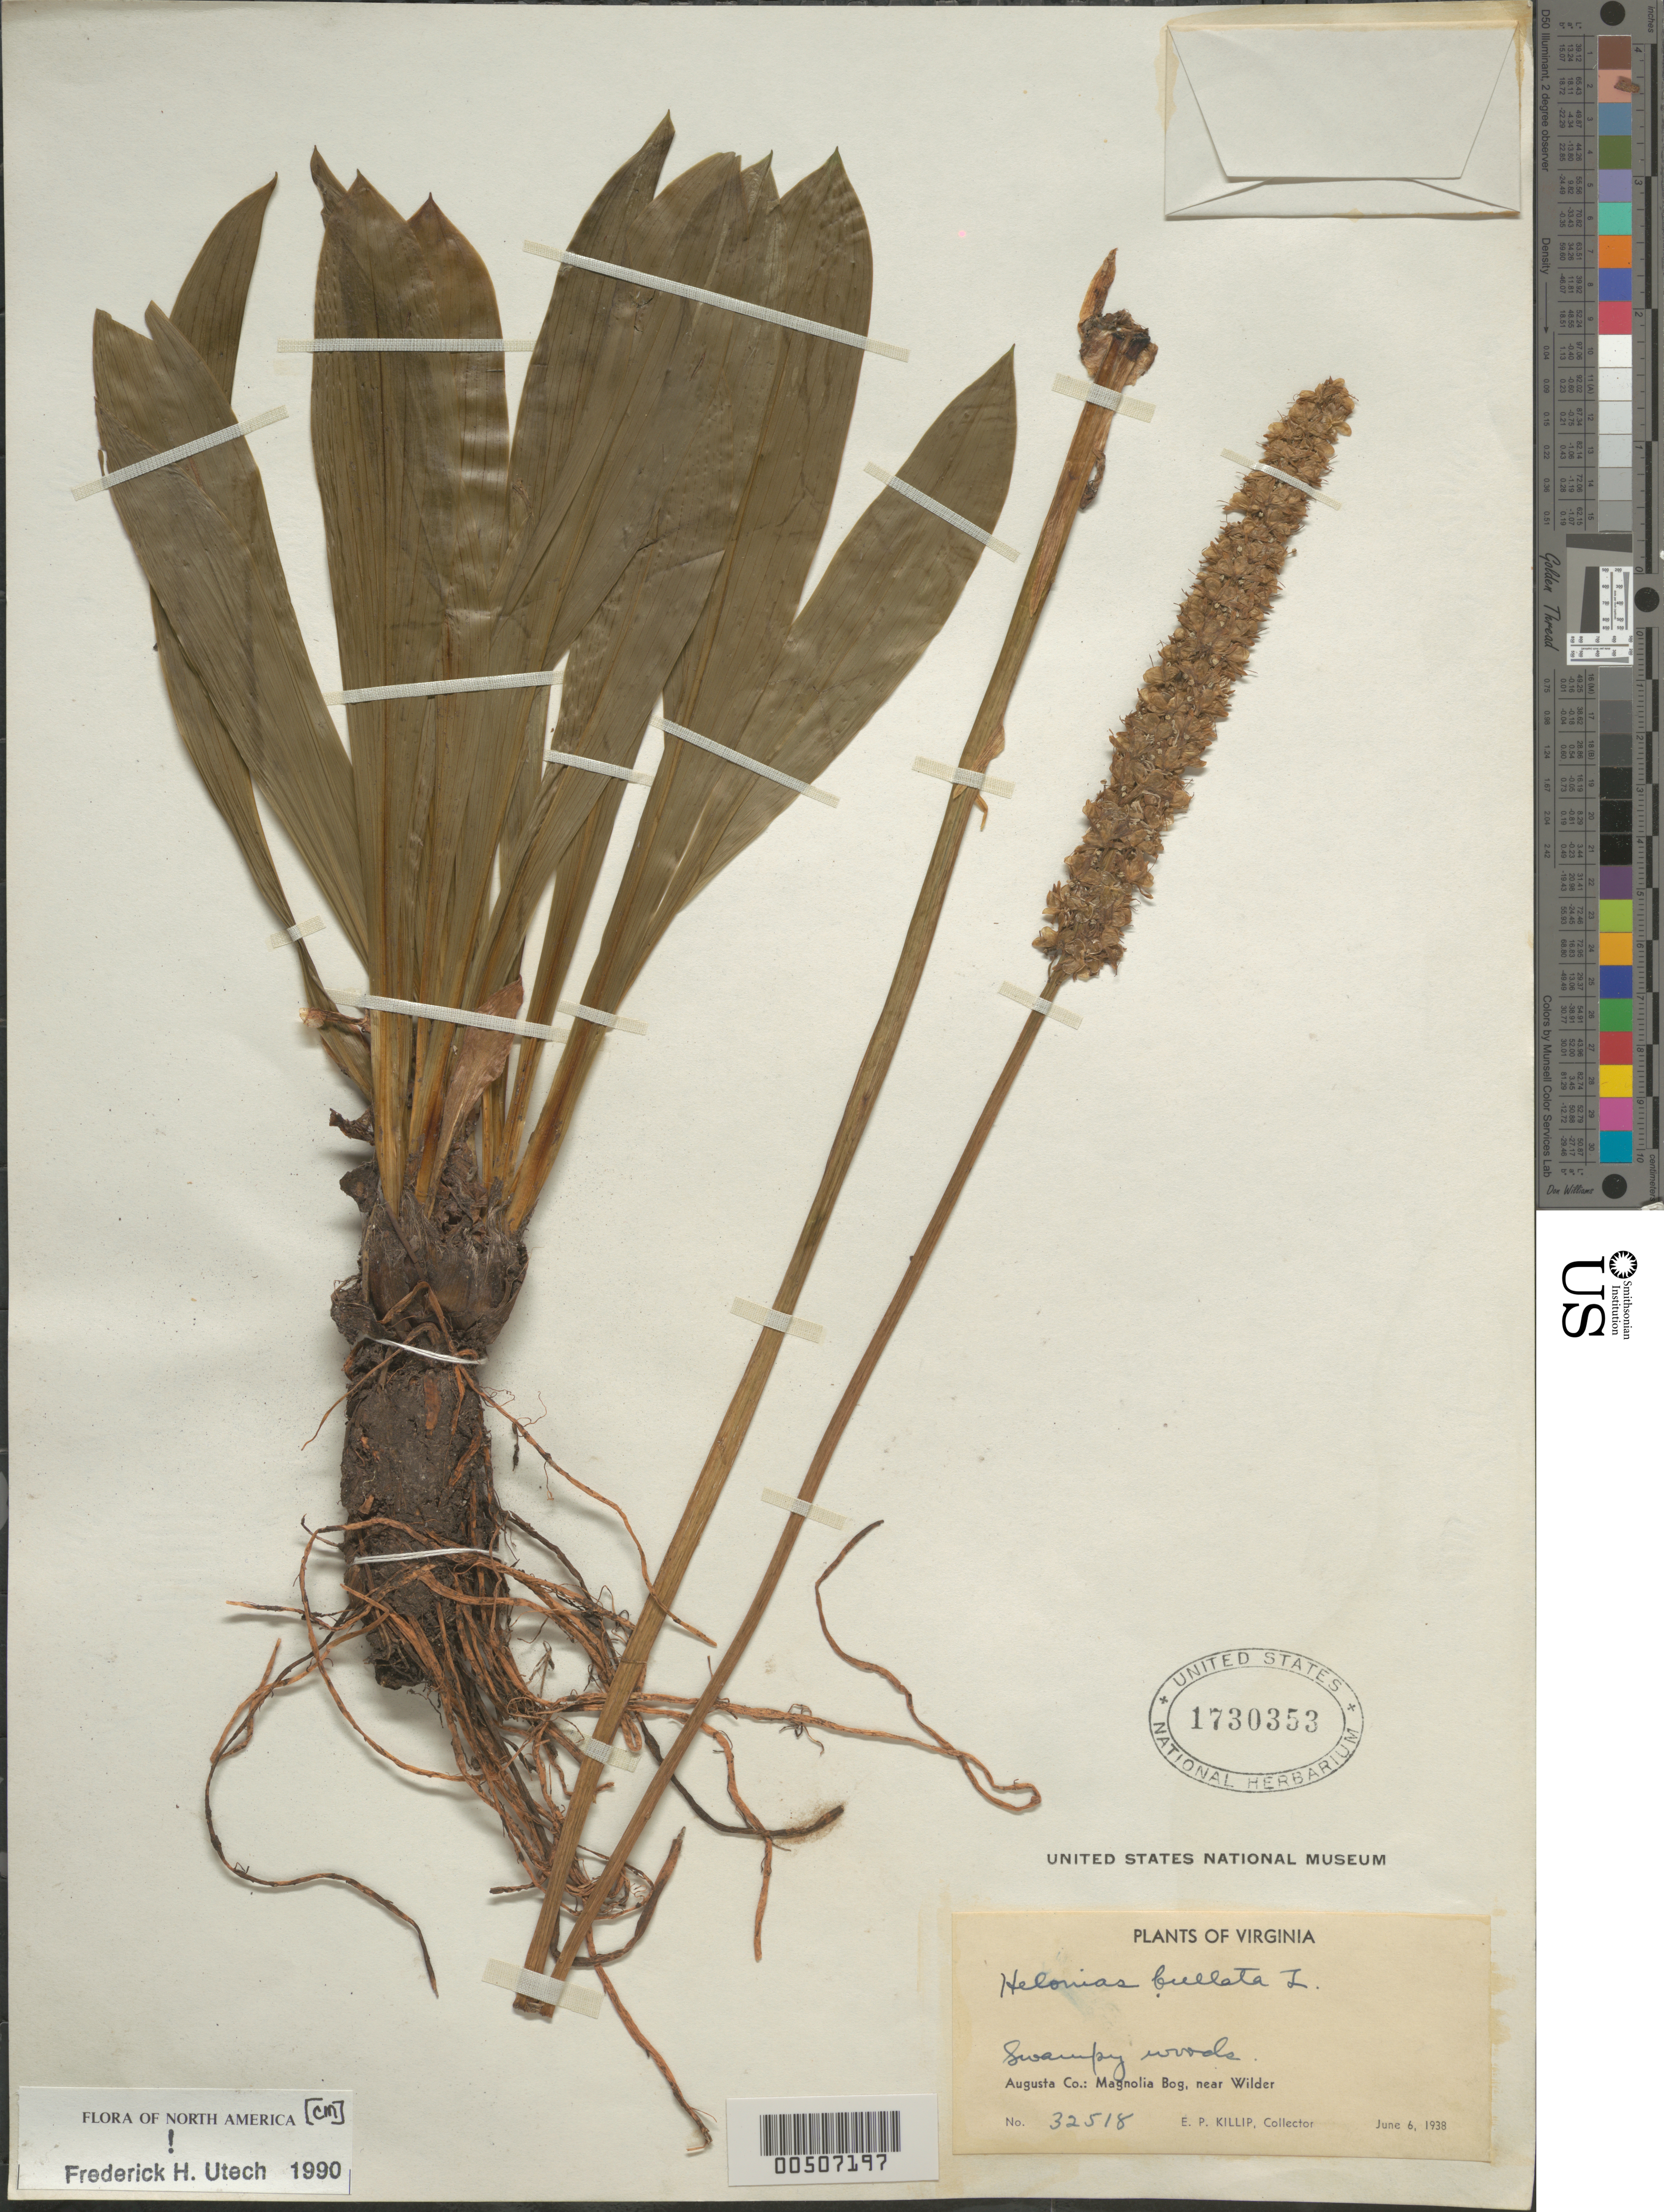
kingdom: Plantae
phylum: Tracheophyta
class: Liliopsida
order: Liliales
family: Melanthiaceae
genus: Helonias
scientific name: Helonias bullata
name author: L.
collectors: E. P. Killip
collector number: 32518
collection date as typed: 06 Jun 1938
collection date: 1938-06-06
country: United States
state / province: Virginia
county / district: Augusta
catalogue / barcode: US 1730353